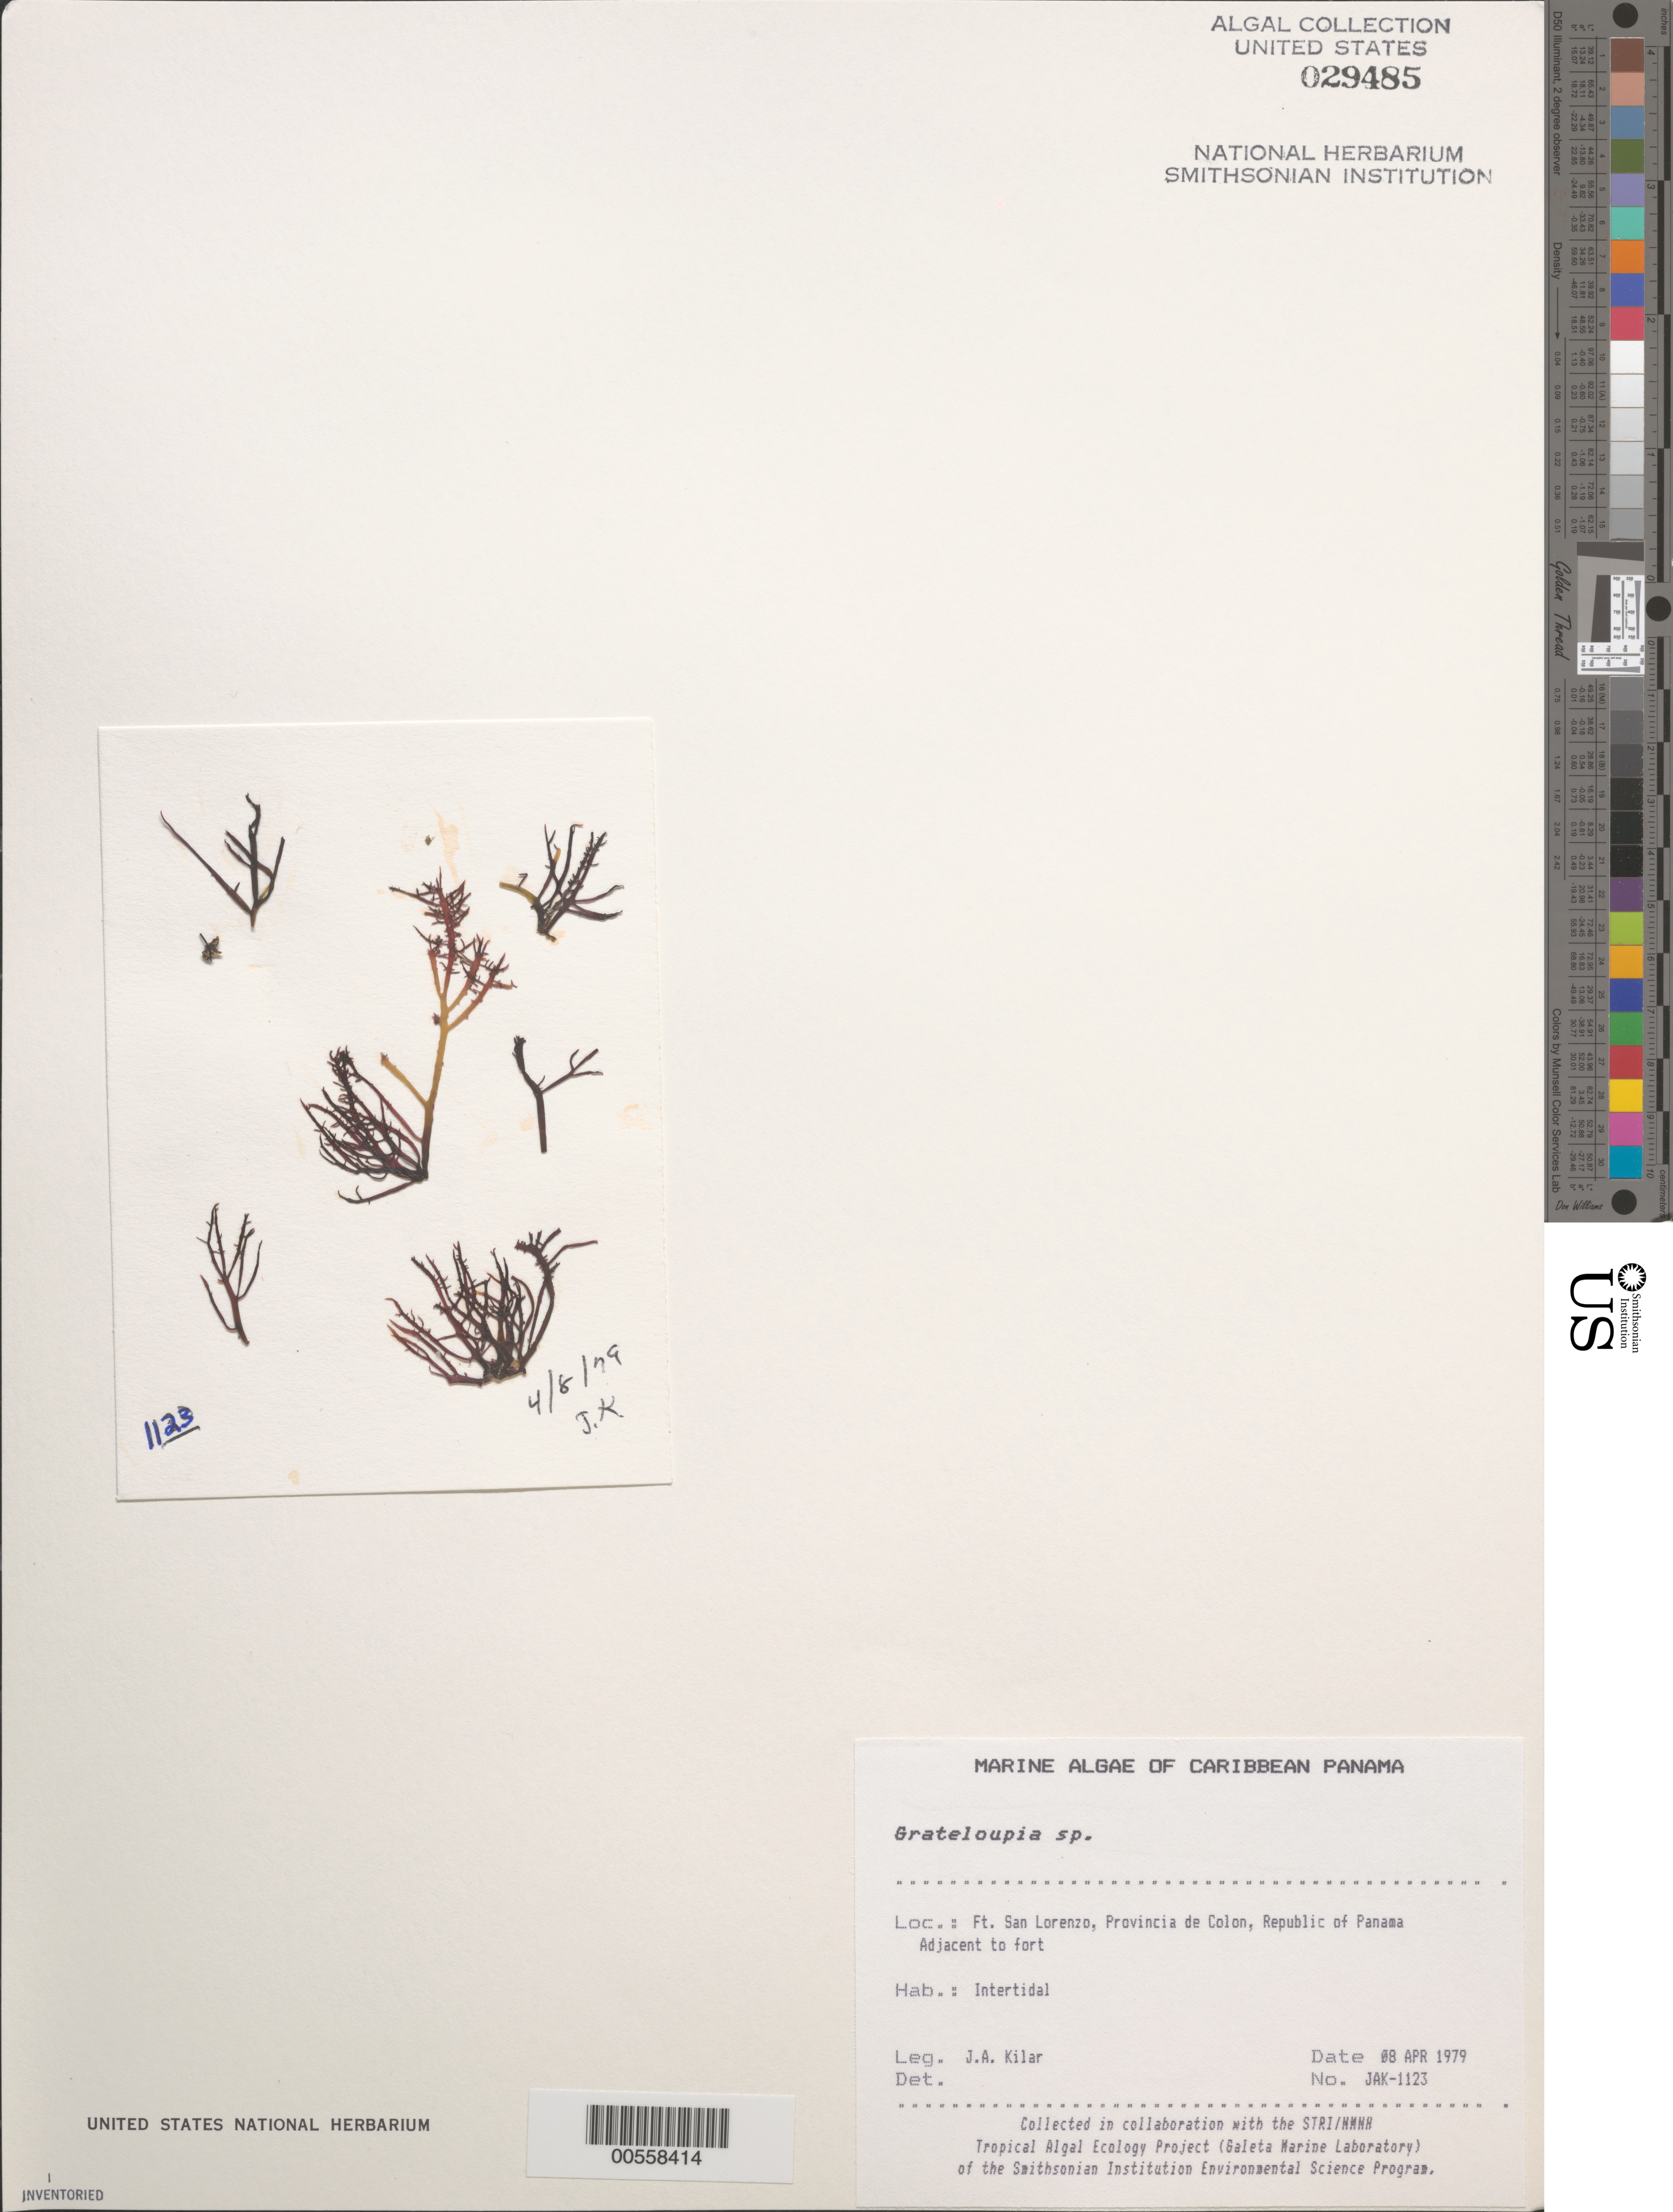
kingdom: Plantae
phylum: Rhodophyta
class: Florideophyceae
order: Halymeniales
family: Halymeniaceae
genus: Grateloupia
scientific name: Grateloupia sp.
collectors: J. A. Kilar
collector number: JAK-1123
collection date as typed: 08 Apr 1979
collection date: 1979-04-08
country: Panama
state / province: Colón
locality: Fort San Lorenzo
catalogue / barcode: US 29485